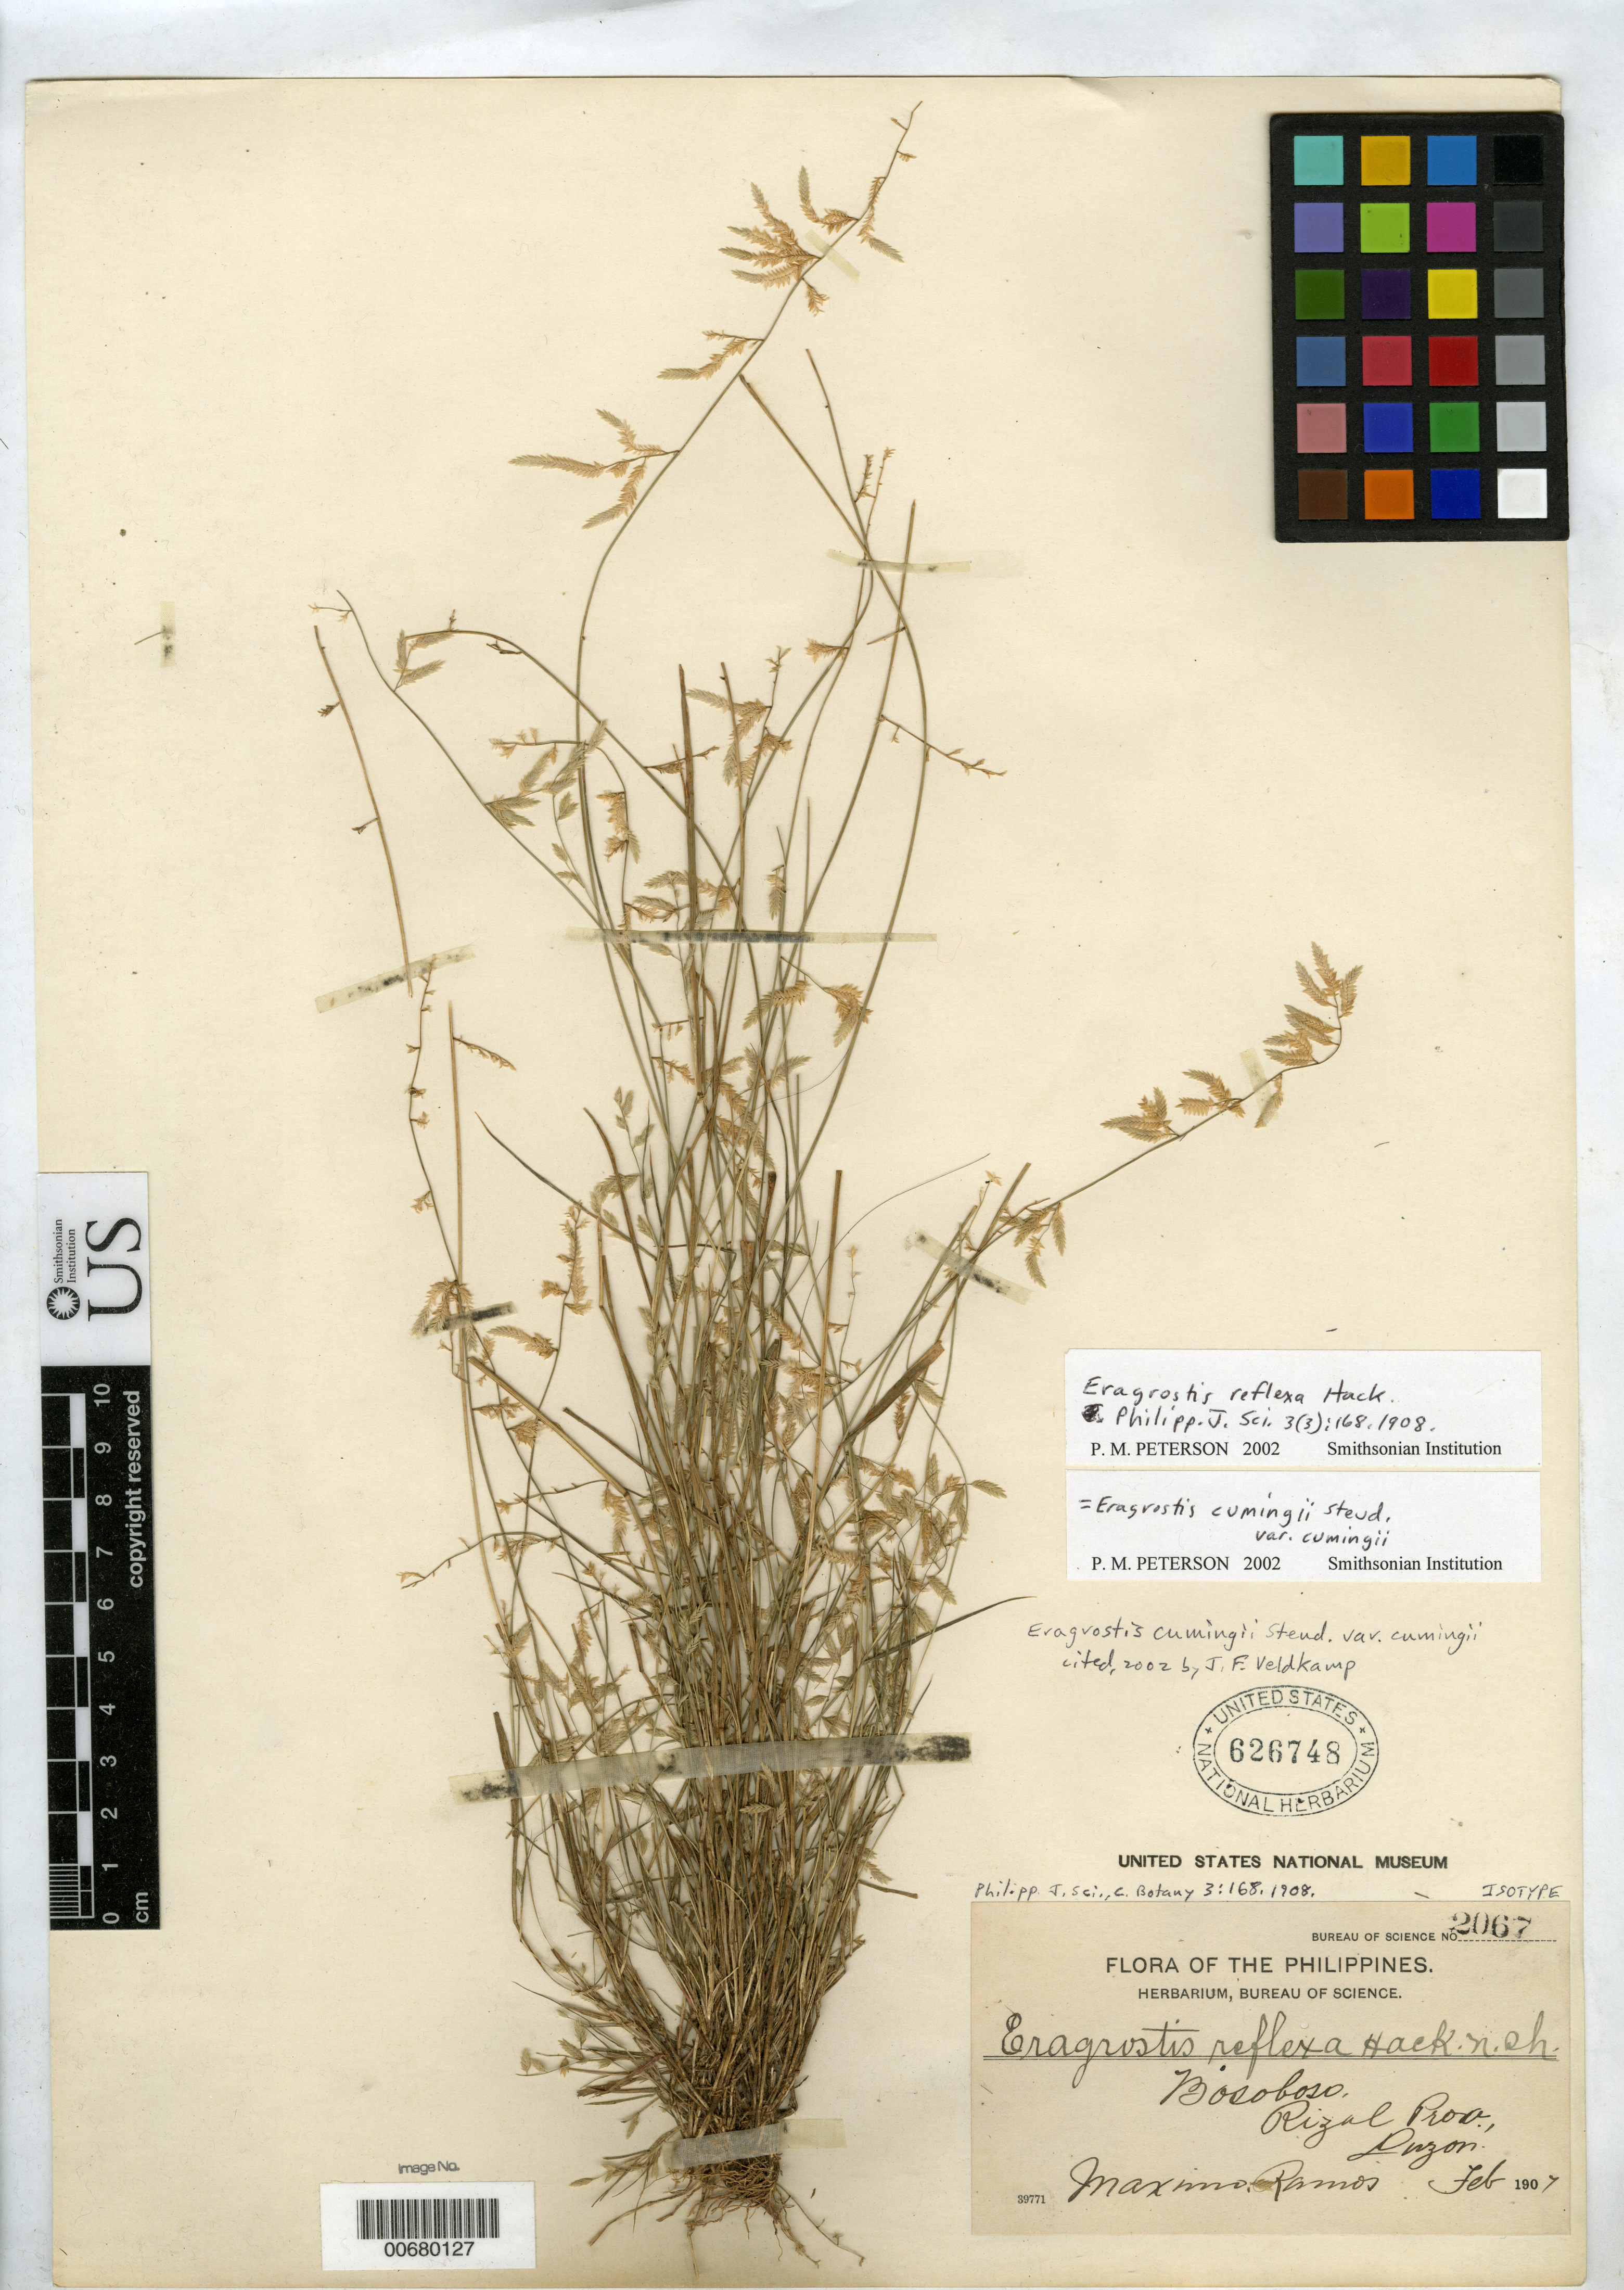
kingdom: Plantae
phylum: Tracheophyta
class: Liliopsida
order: Poales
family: Poaceae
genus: Eragrostis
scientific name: Eragrostis reflexa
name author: Hack.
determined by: Peterson, Paul M., (BOT), Smithsonian Institution - National Museum of Natural History (UNITED STATES)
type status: Isotype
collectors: M. Ramos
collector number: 2067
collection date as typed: Feb 1907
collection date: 1907-02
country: Philippines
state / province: Calabarzon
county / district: Rizal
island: Luzon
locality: Bosoboso, Luzon.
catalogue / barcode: US 626748